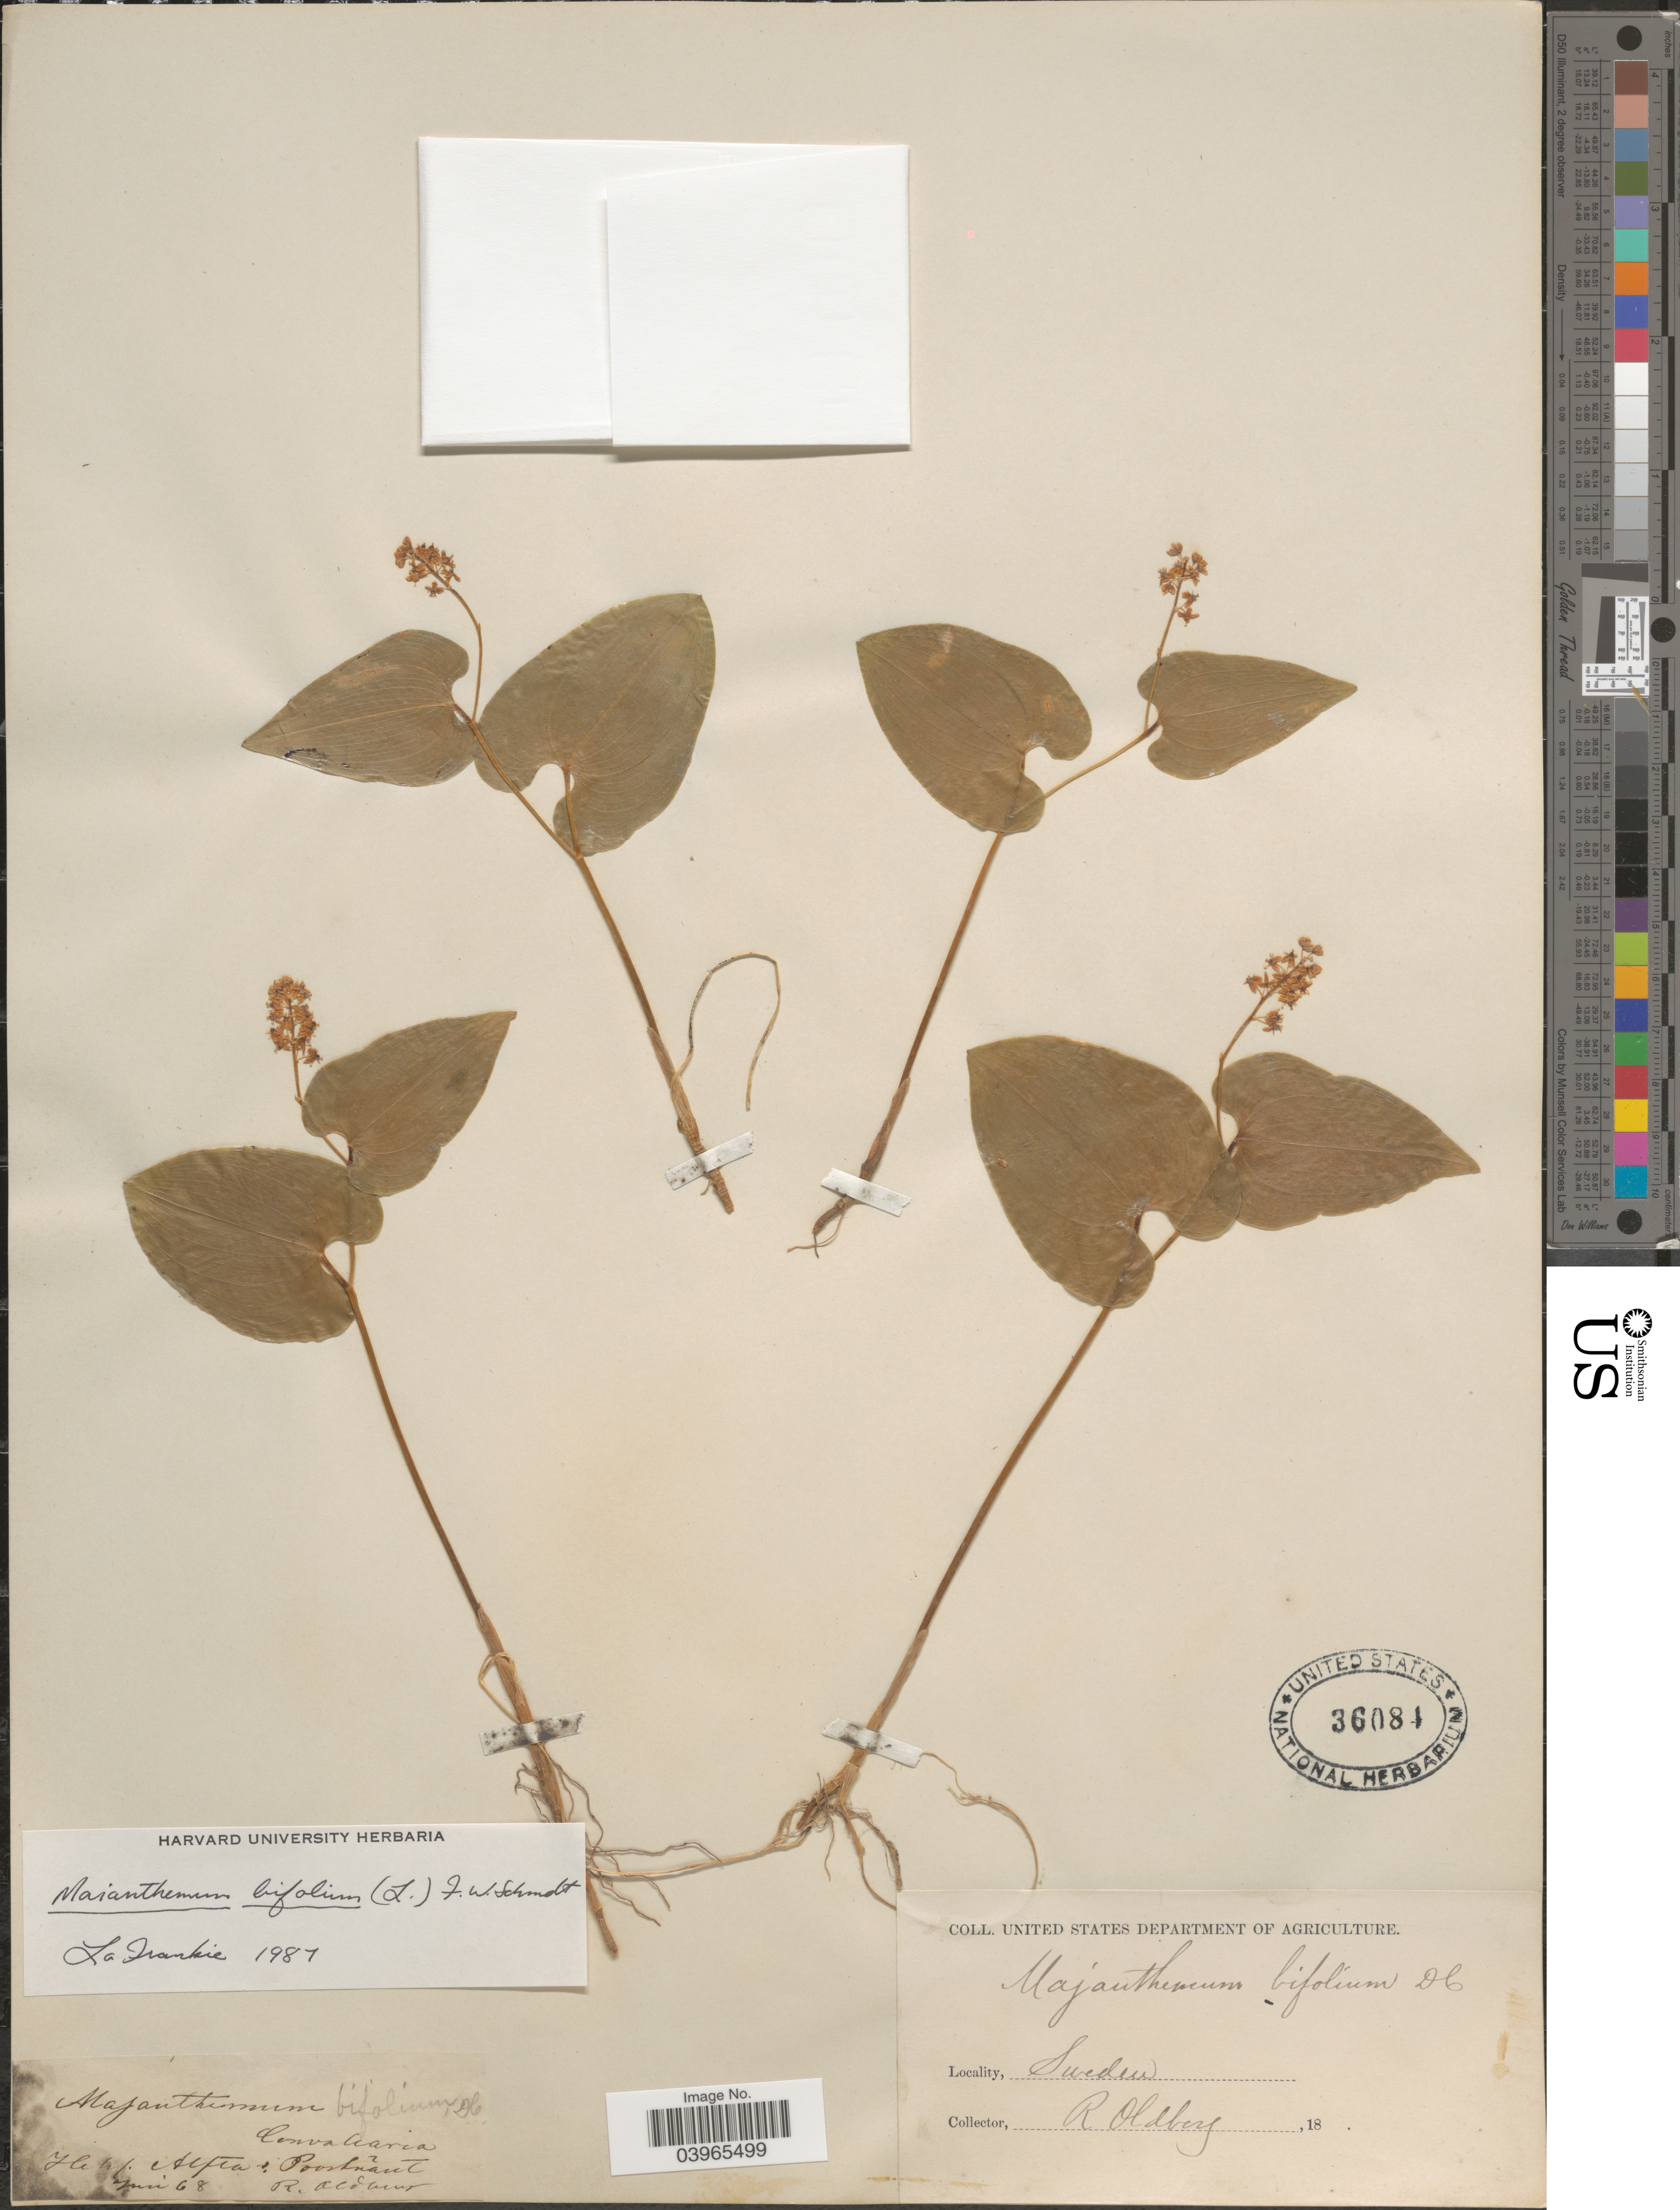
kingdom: Plantae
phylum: Tracheophyta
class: Liliopsida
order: Asparagales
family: Asparagaceae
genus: Maianthemum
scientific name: Maianthemum bifolium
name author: (L.) F.W. Schmidt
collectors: R. Oldberg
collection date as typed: Transcribed d/m/y: /6/68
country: Sweden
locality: Helsl. Alfta: Povstrãnt.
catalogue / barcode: US 36084